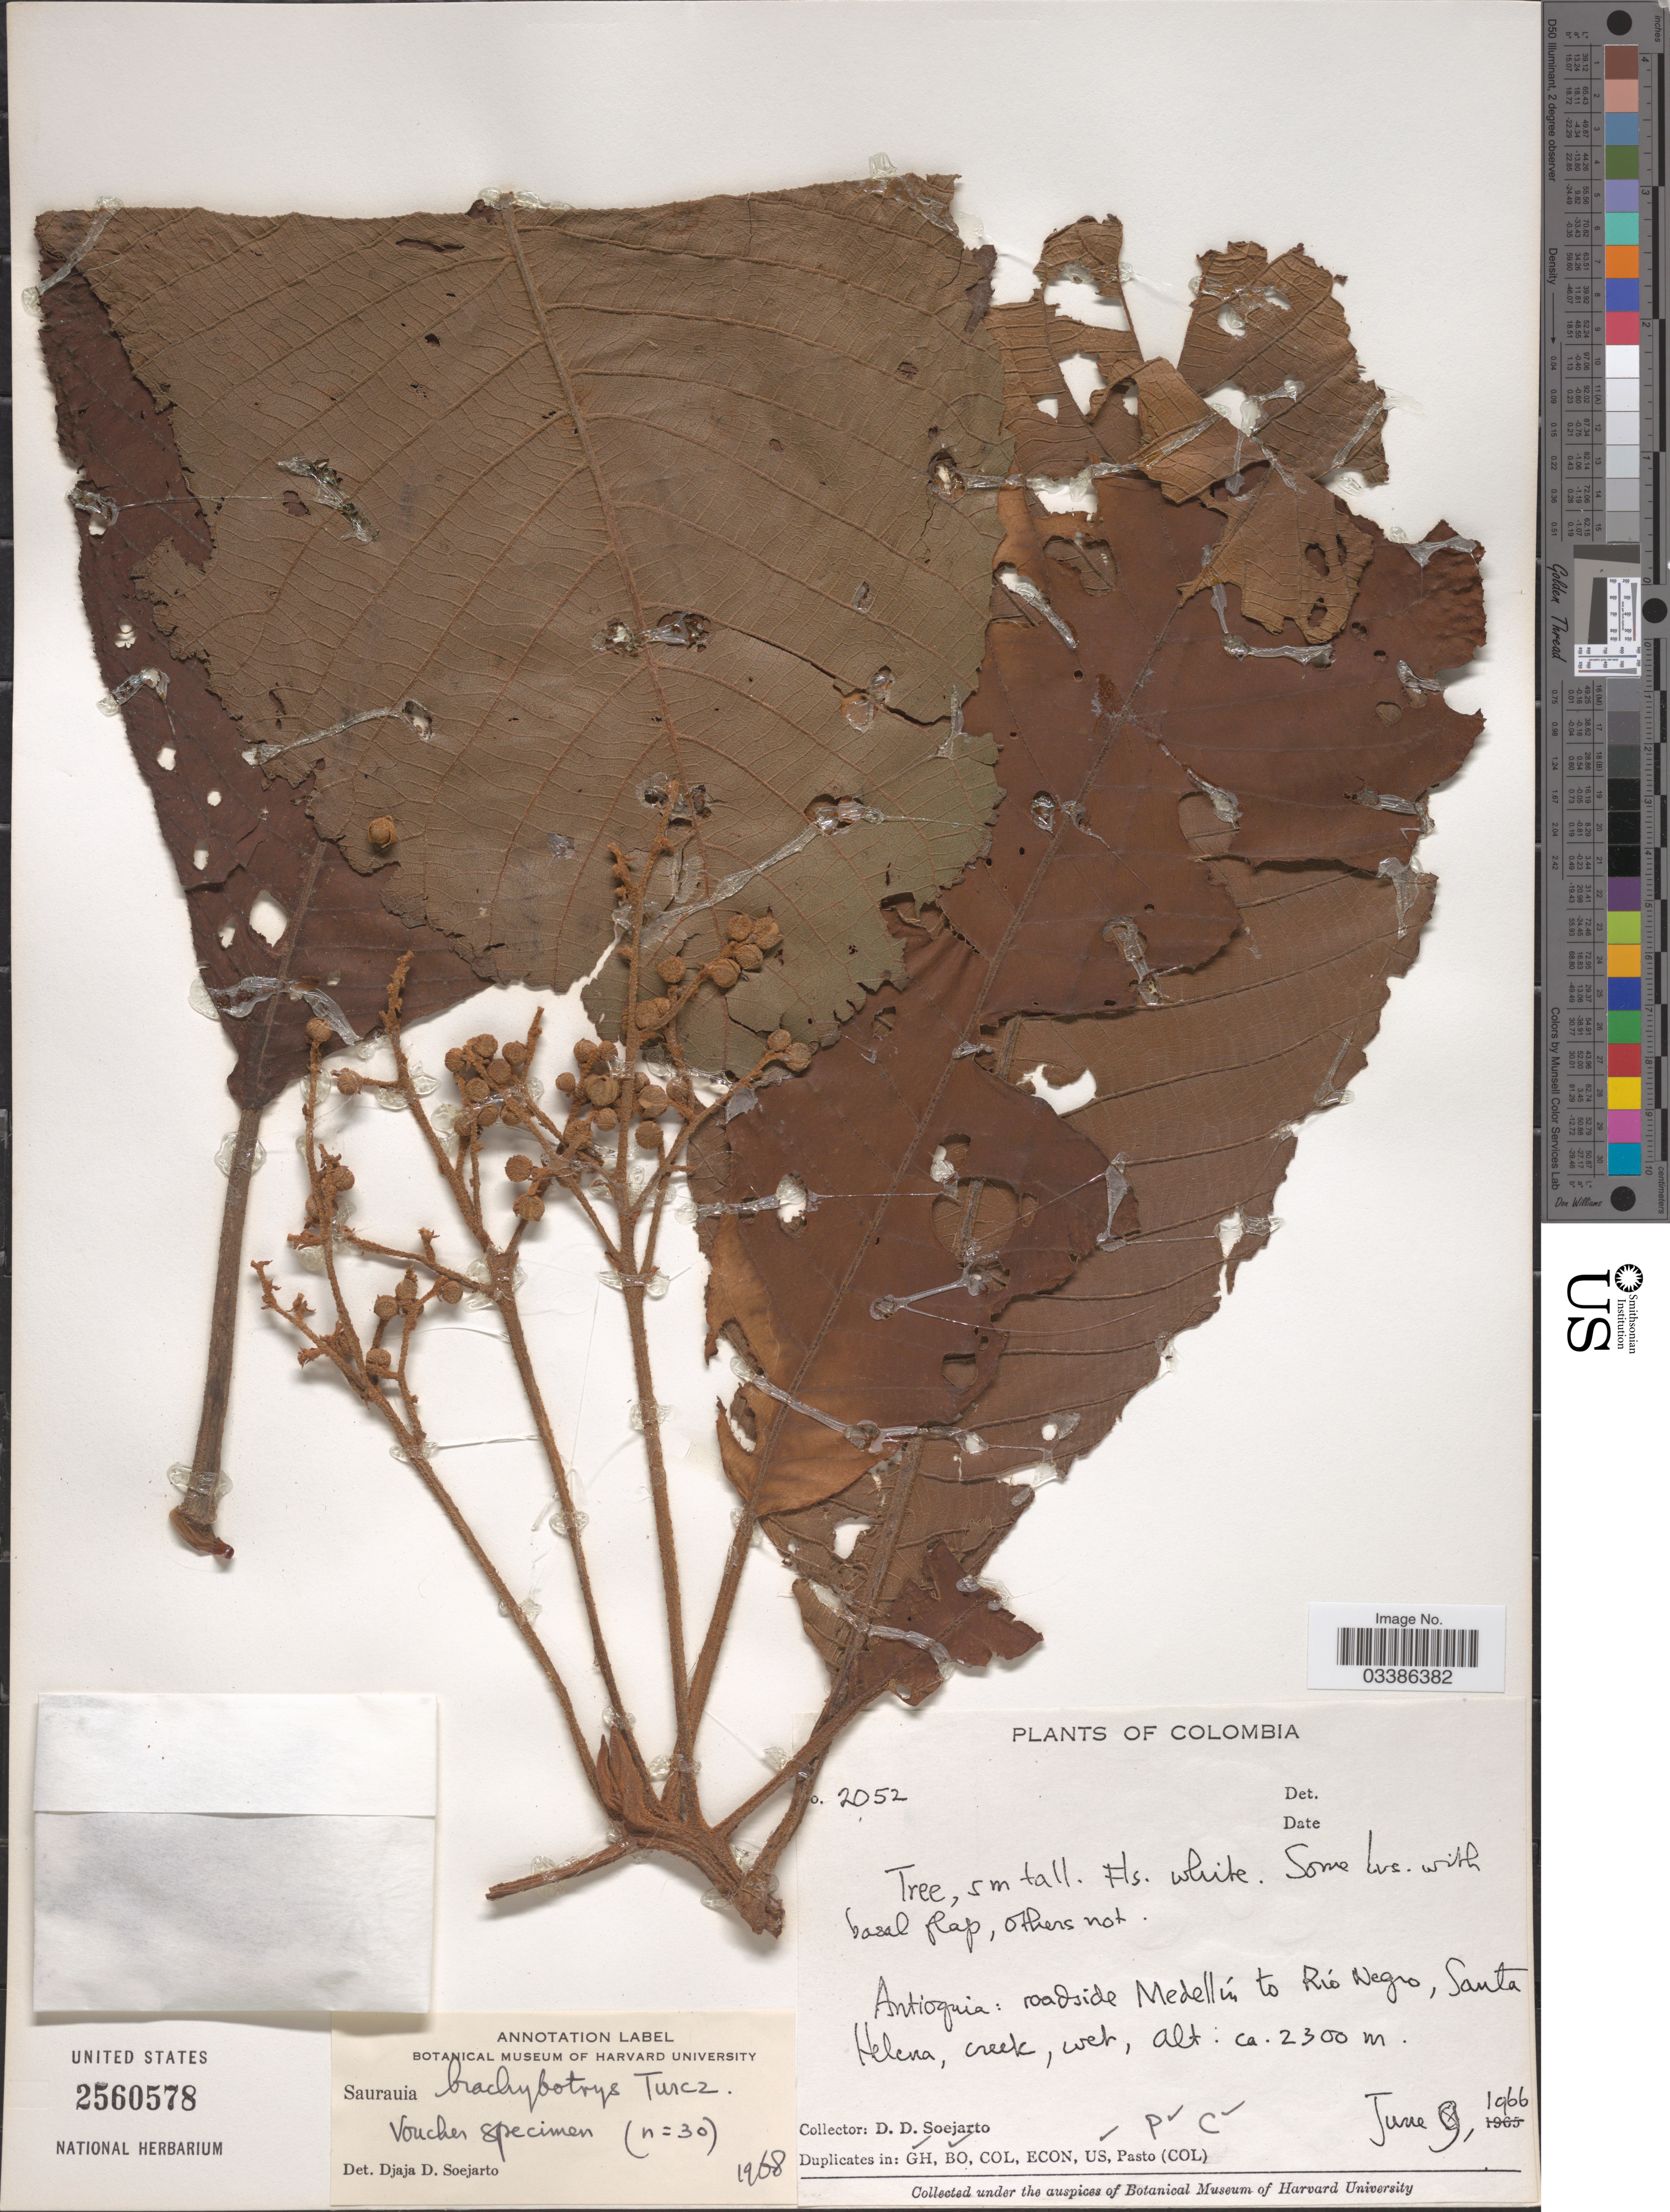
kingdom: Plantae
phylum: Tracheophyta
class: Magnoliopsida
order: Ericales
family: Actinidiaceae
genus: Saurauia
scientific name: Saurauia brachybotrys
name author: Turcz.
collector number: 2052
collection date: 1966-06-09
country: Colombia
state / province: Antioquia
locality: Roadside Medellín to Río Negro, Santa Helena.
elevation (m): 2300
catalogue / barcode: US 2560578